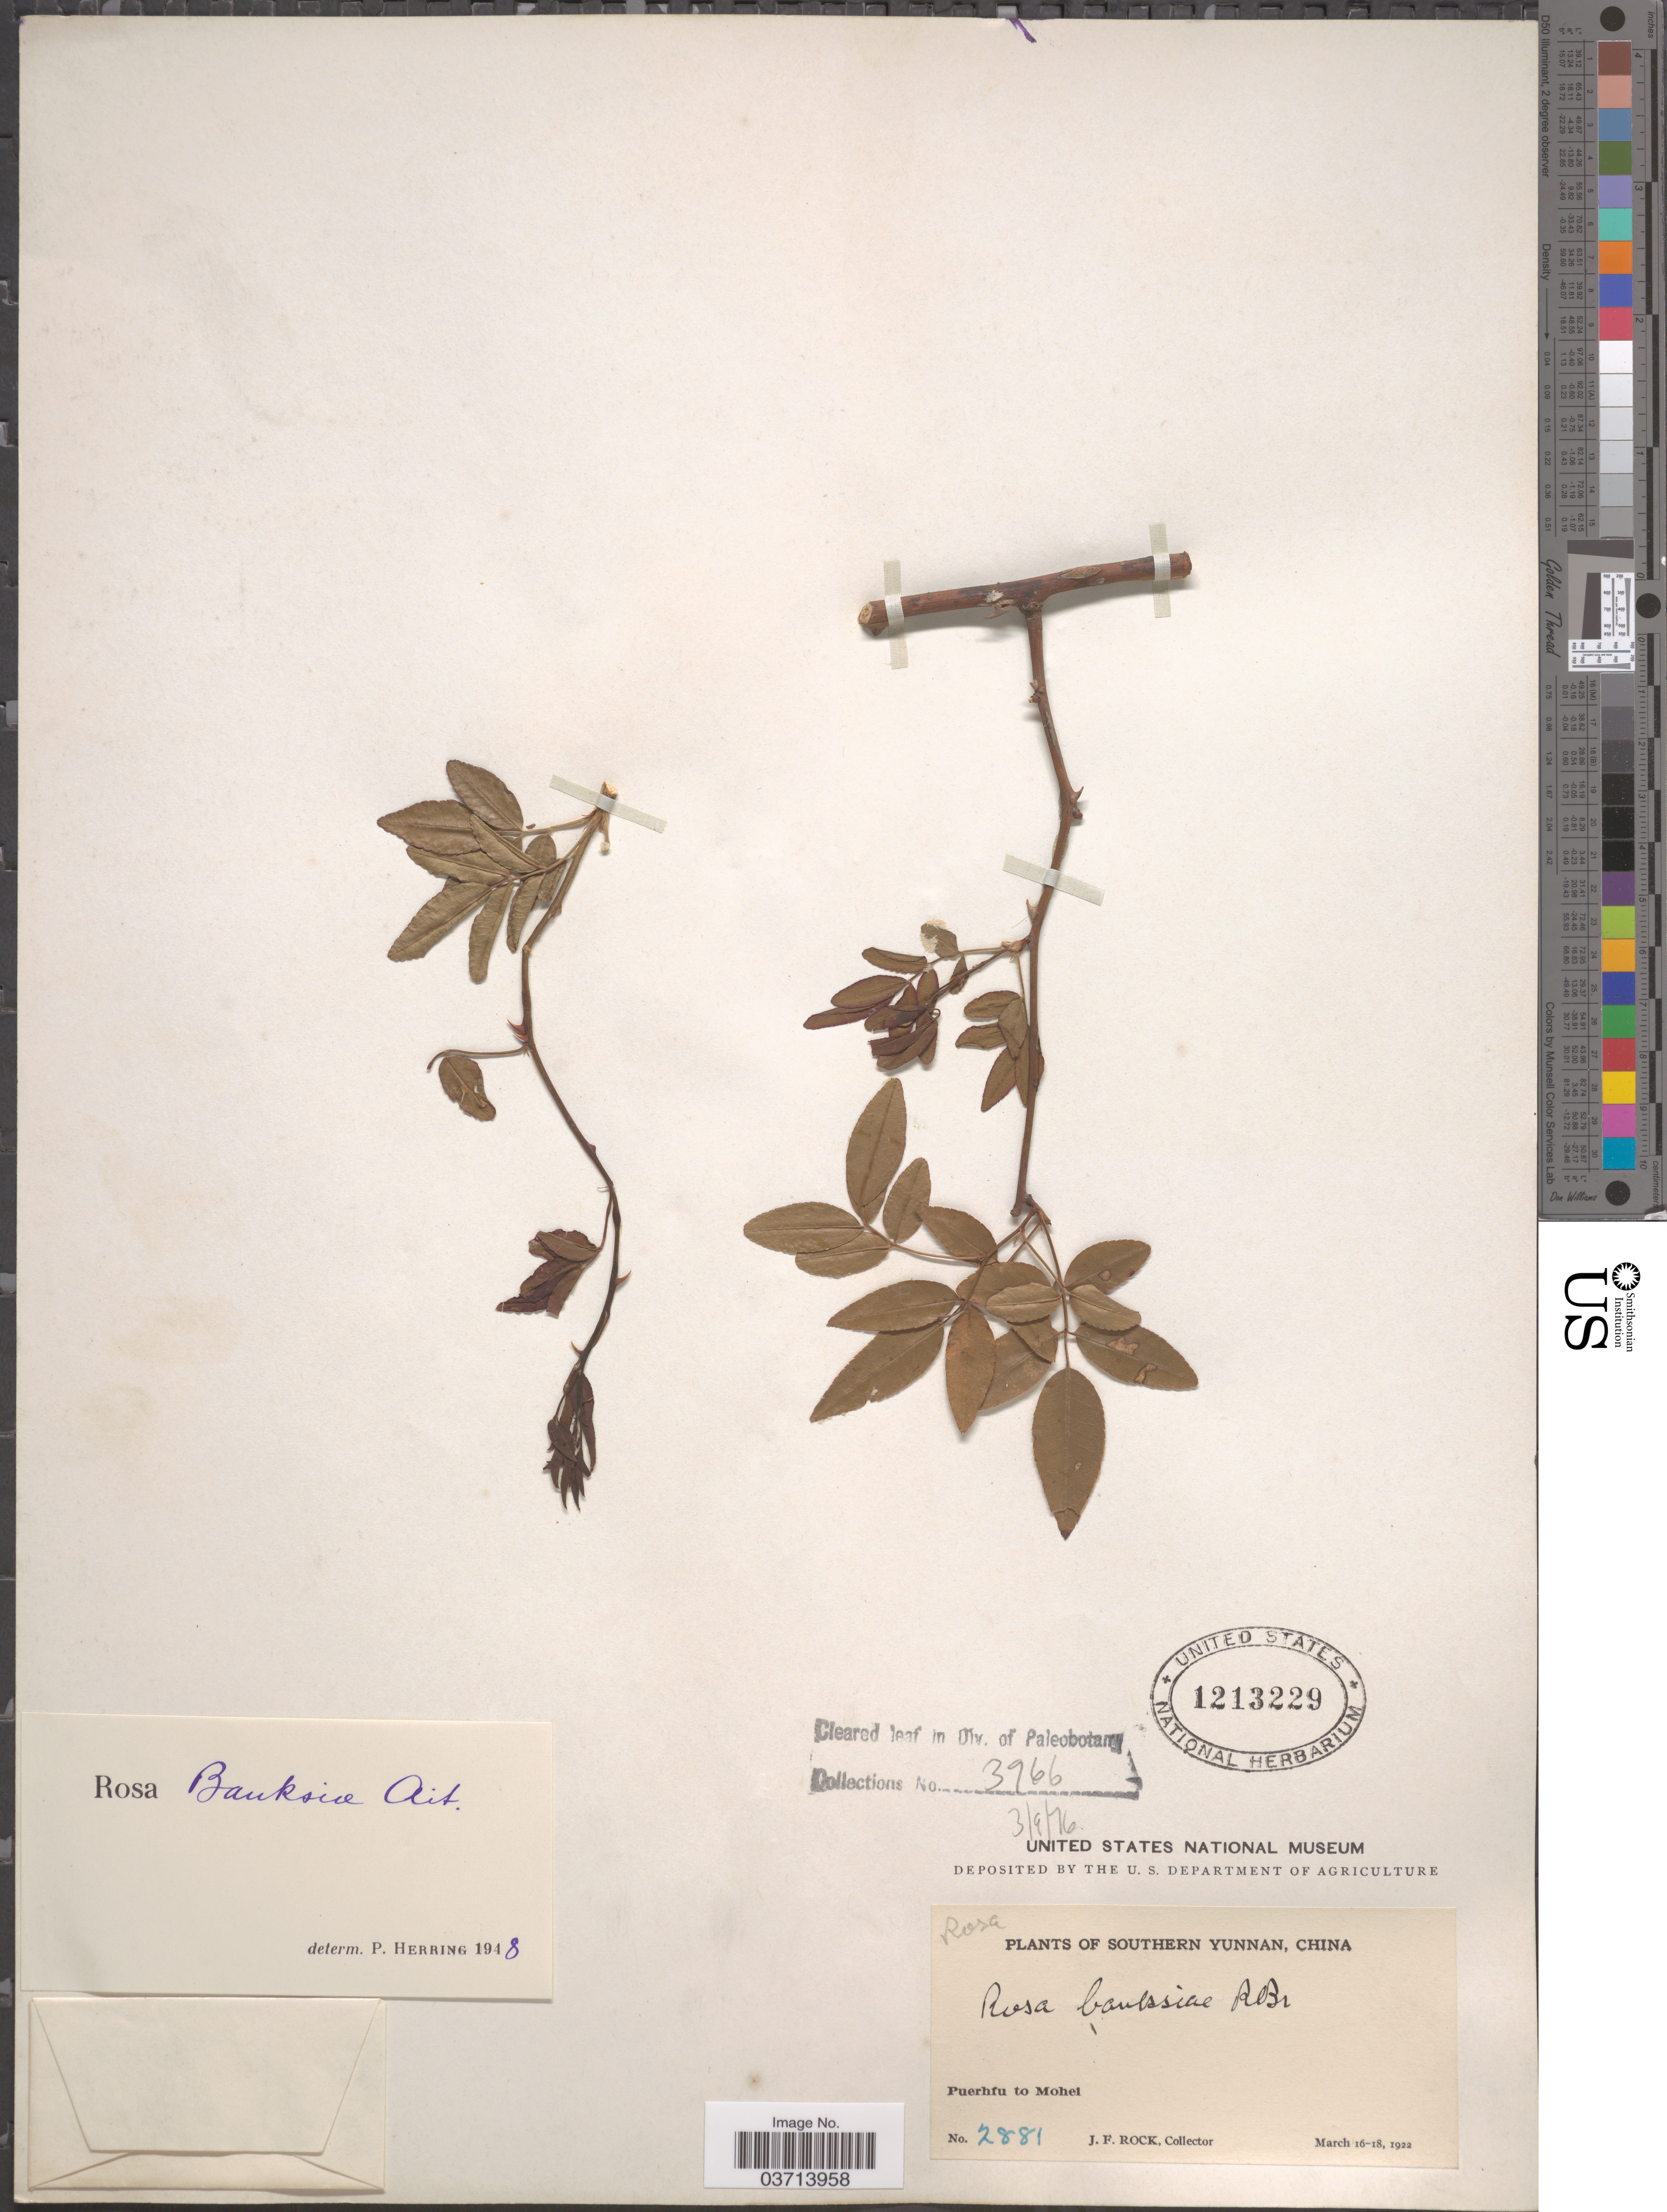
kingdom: Plantae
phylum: Tracheophyta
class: Magnoliopsida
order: Rosales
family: Rosaceae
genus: Rosa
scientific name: Rosa banksiae var. lutea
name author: Lindl.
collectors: J. Rock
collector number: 2881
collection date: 1922-03-16/1922-03-18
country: China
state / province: Yunnan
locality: Southern Yunnan. Puerhfu to Mohei.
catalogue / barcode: US 1213229